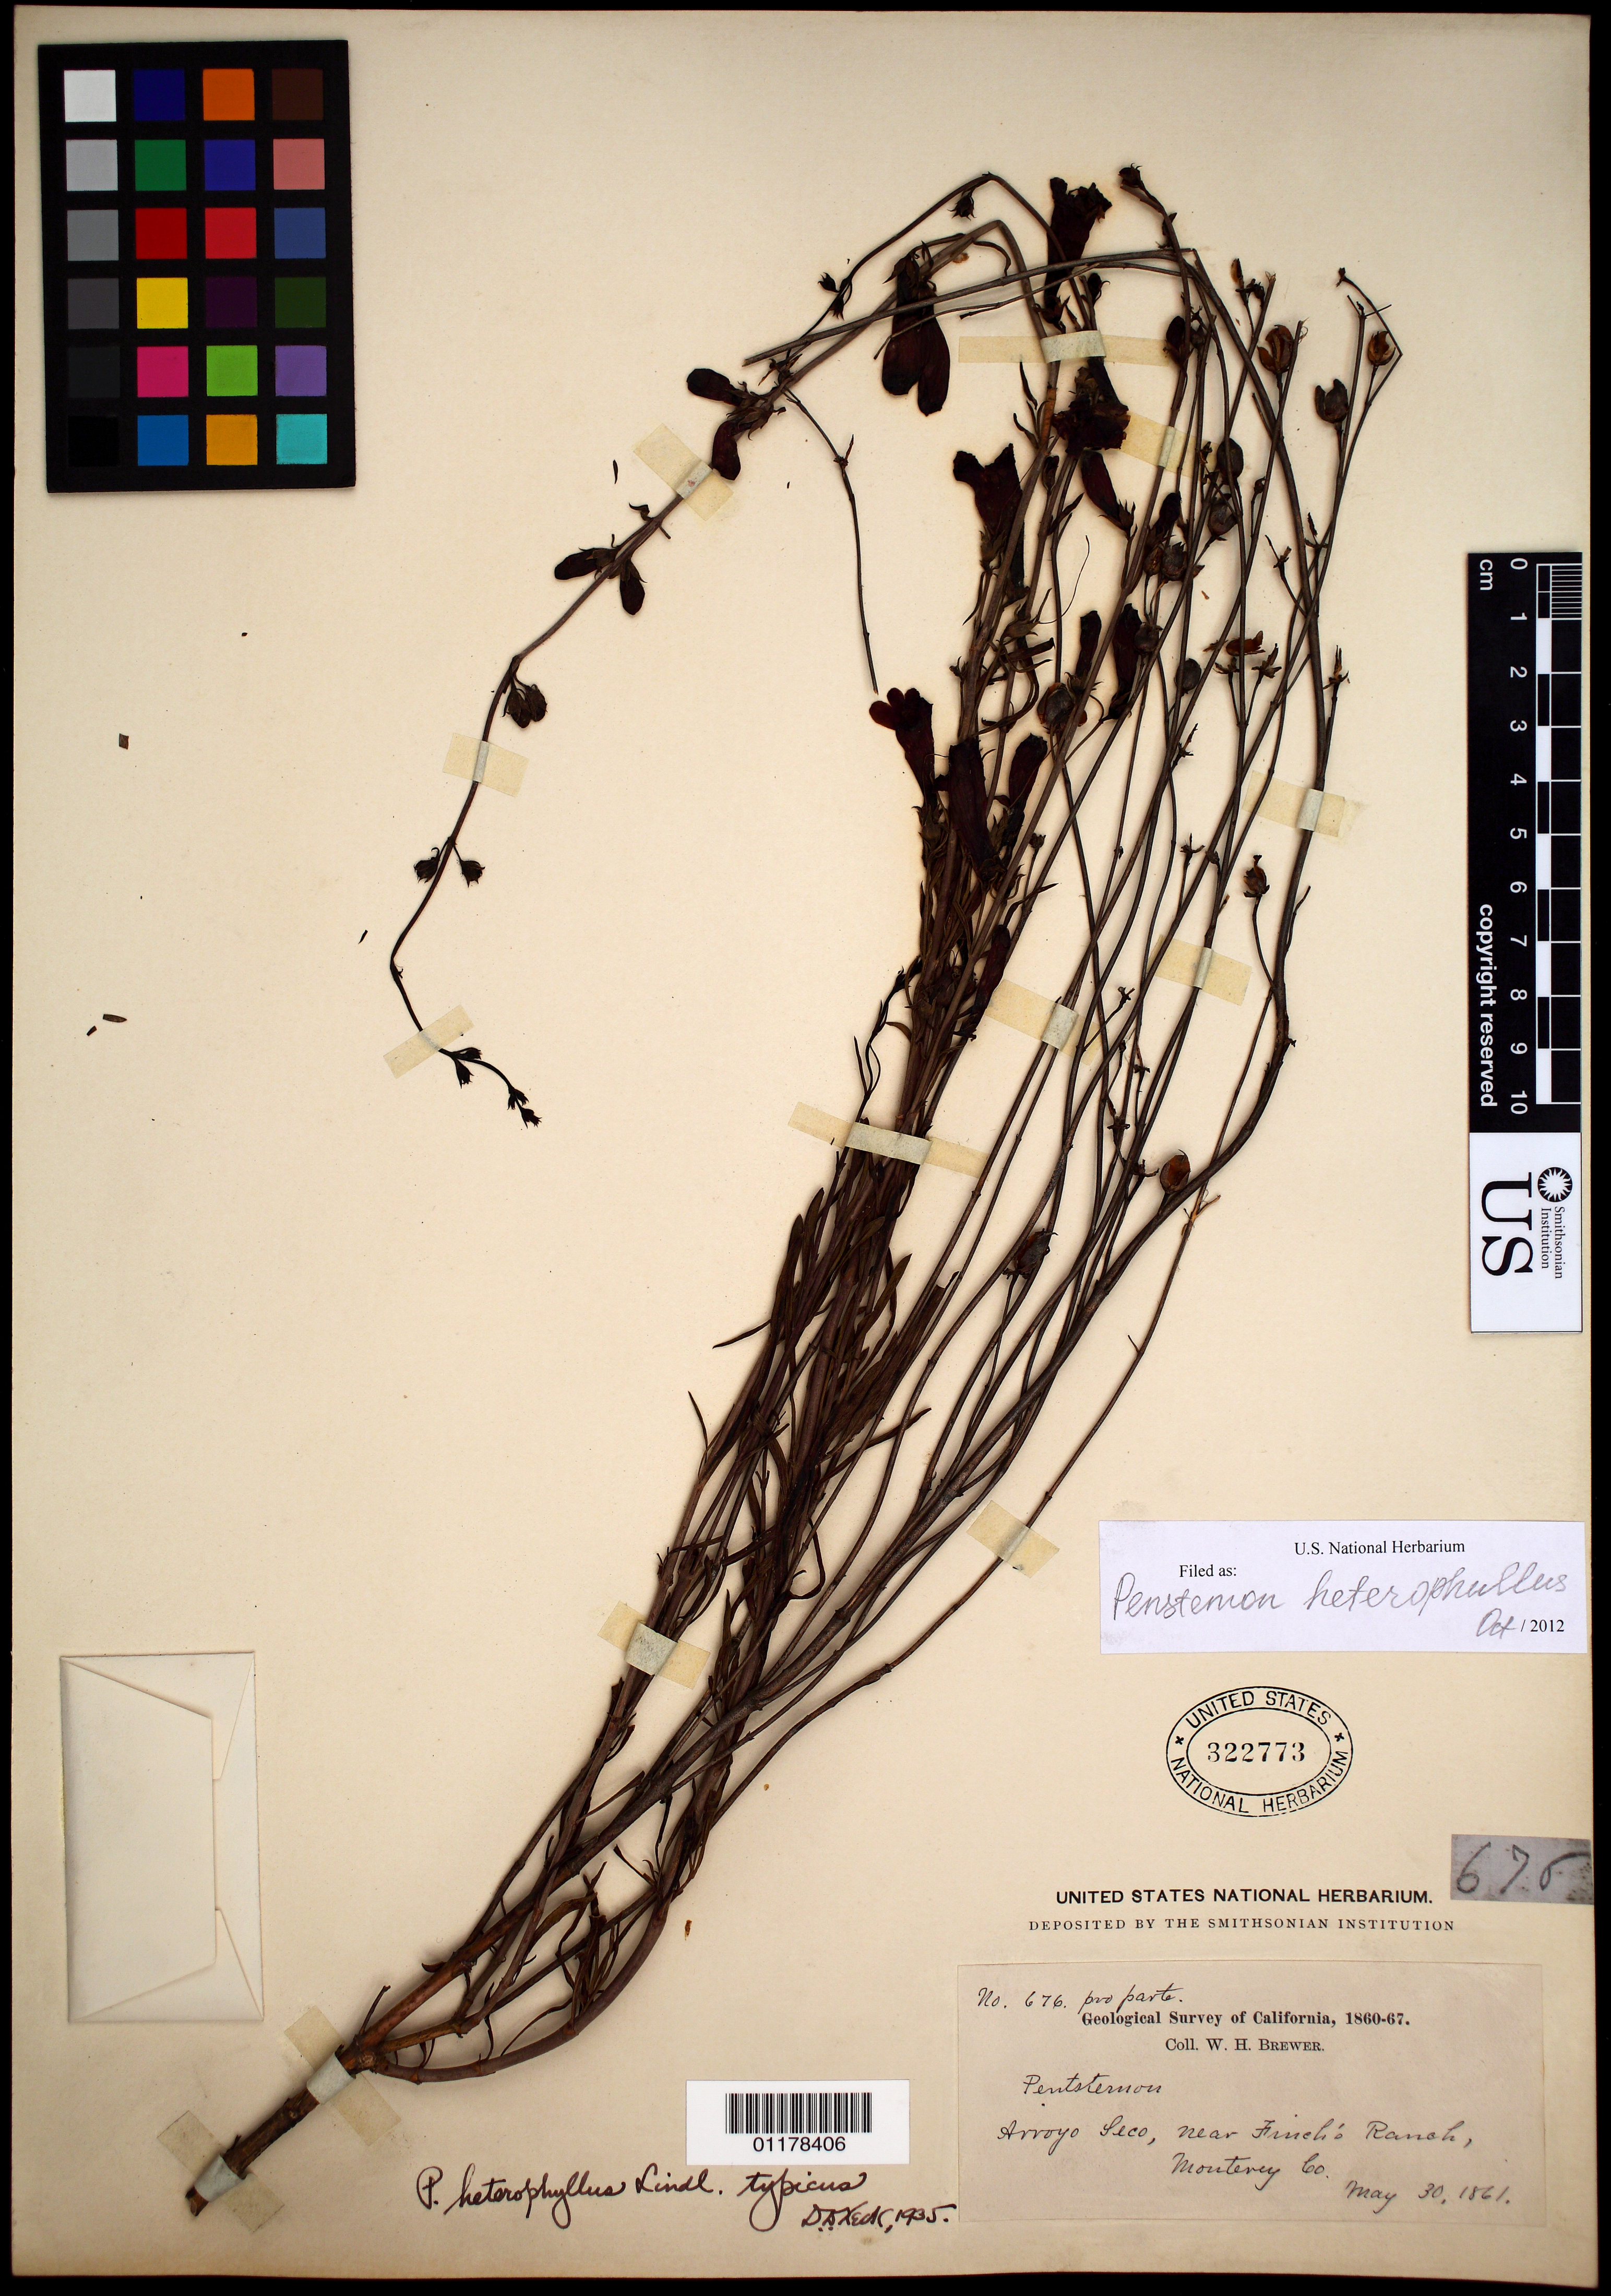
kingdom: Plantae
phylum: Tracheophyta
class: Magnoliopsida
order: Lamiales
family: Plantaginaceae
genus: Penstemon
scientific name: Penstemon heterophyllus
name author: Lindl.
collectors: W. H. Brewer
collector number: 676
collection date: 1861-05-30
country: United States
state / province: California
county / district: Monterey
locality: Arroyo Seco, near Finch's Ranch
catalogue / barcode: US 322773